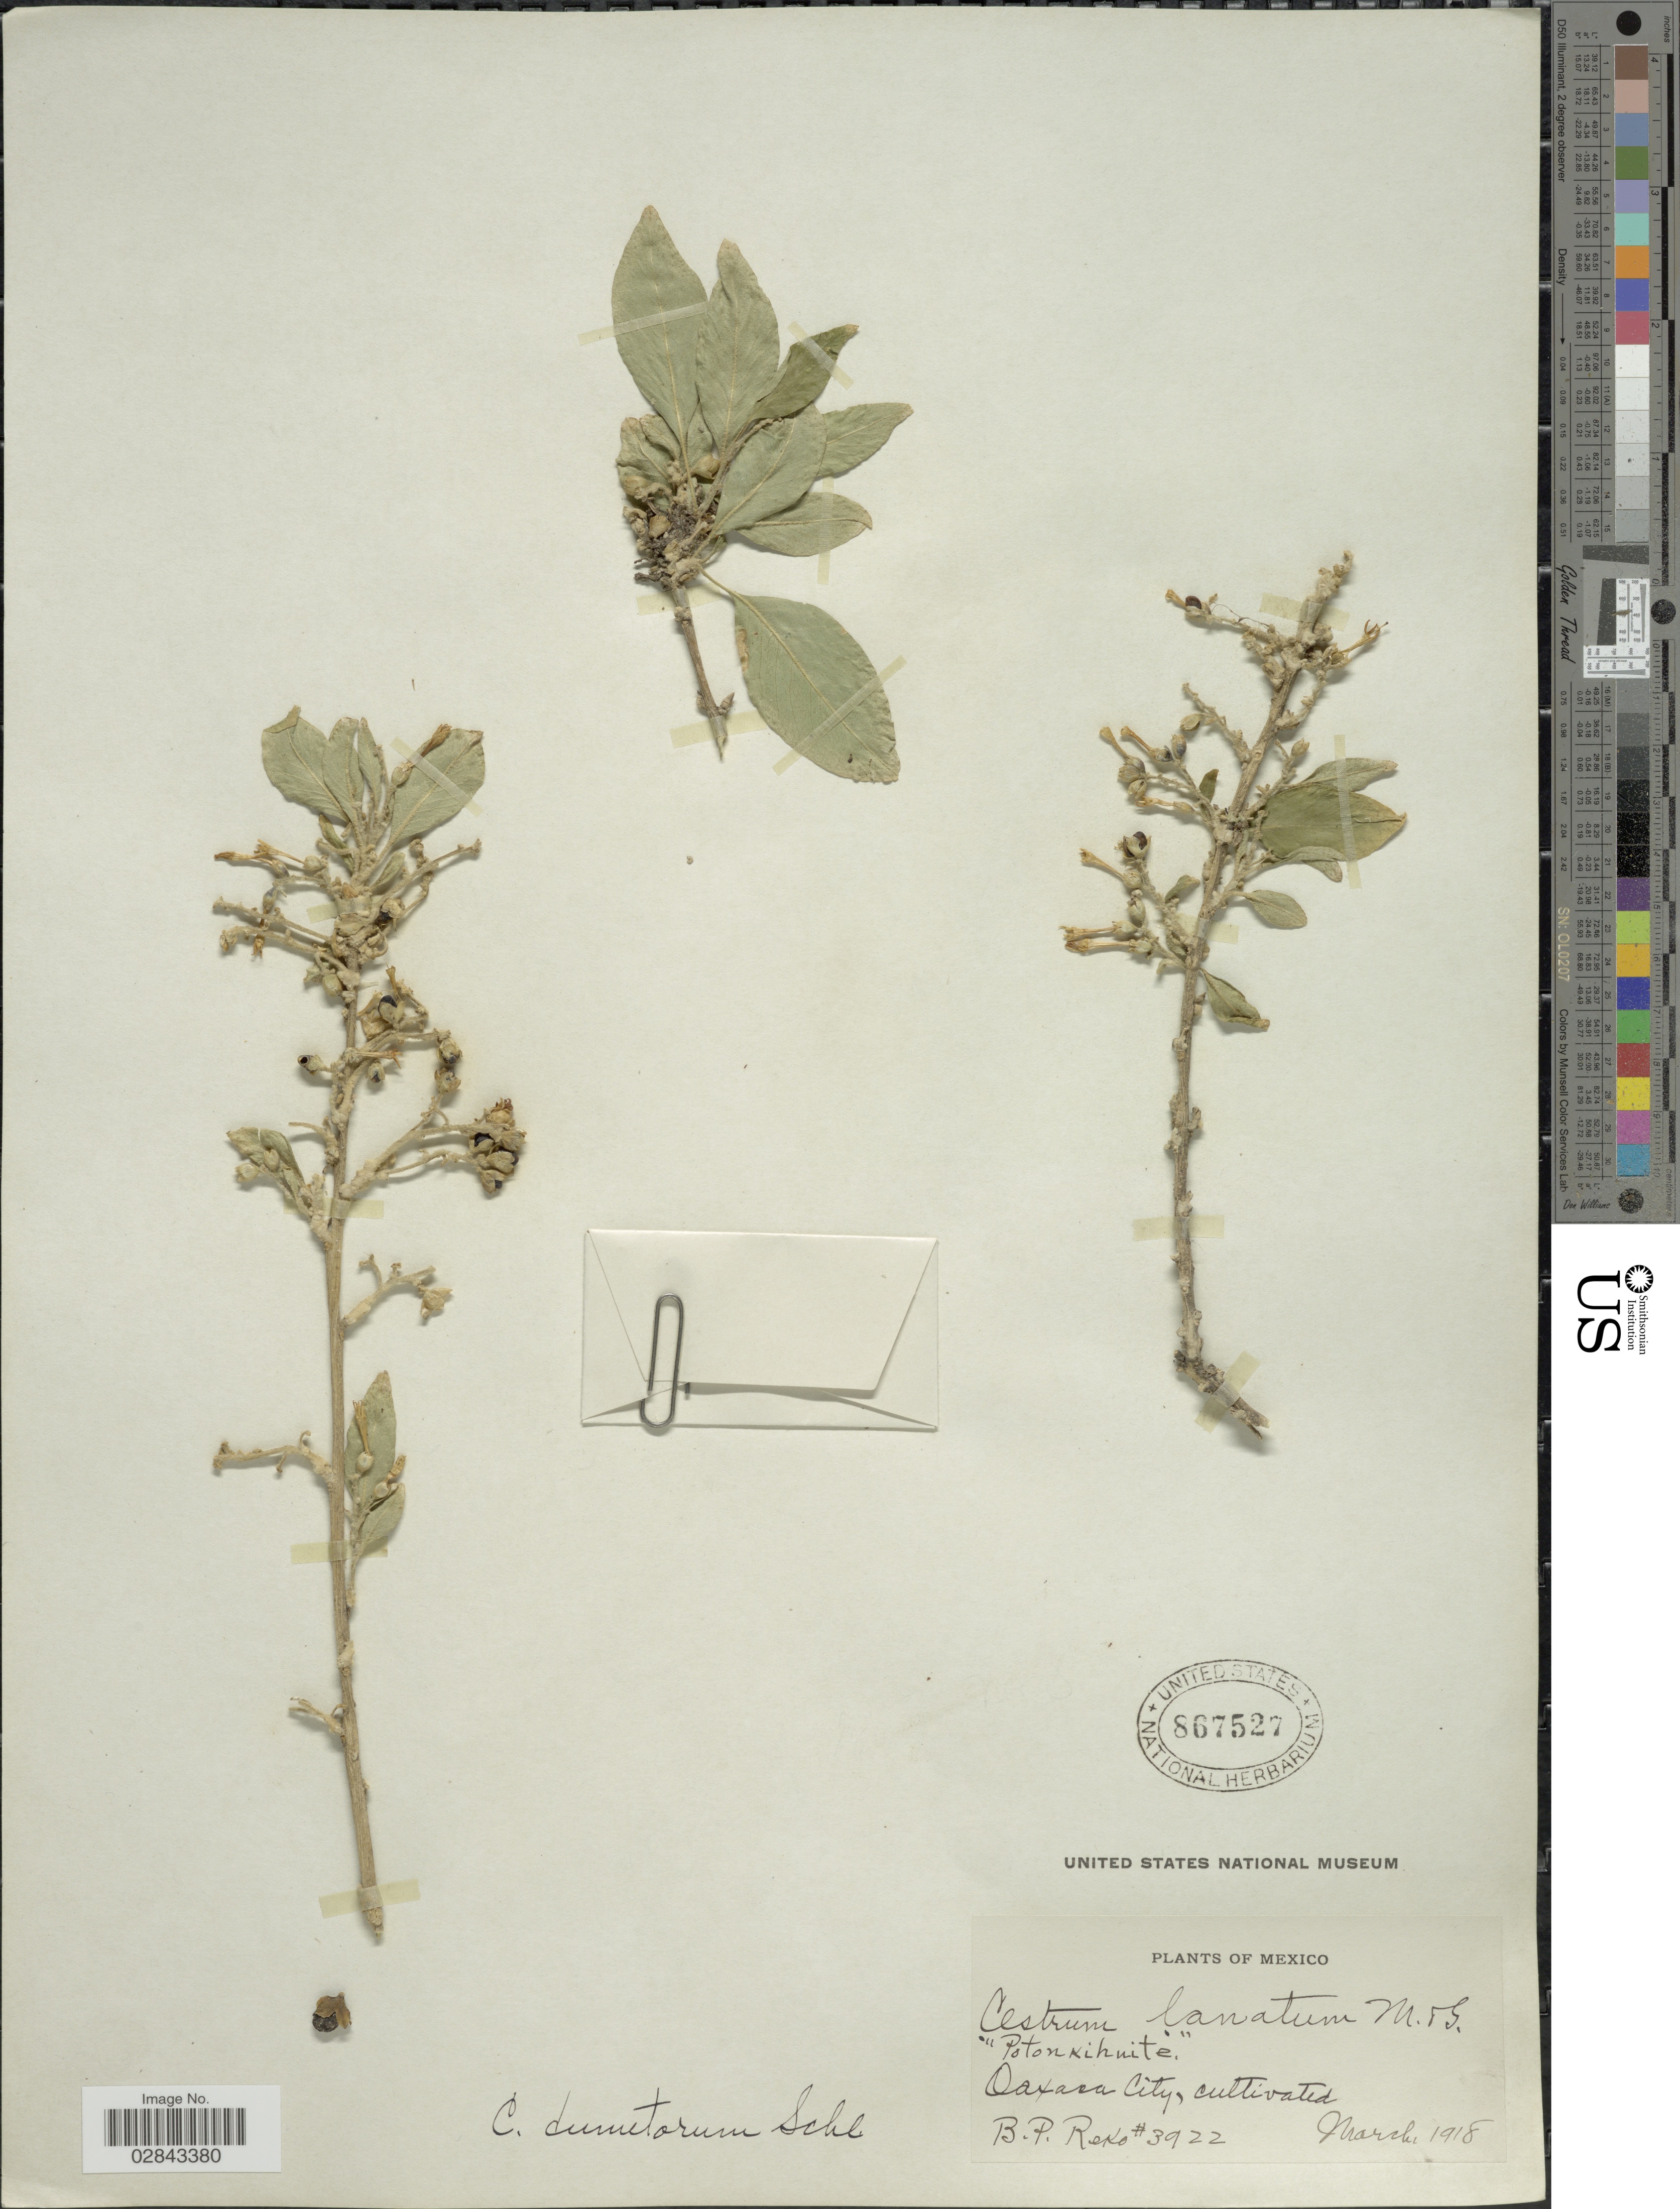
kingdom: Plantae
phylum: Tracheophyta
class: Magnoliopsida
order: Solanales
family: Solanaceae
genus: Cestrum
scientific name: Cestrum dumetorum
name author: Schltdl.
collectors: B. P. Reko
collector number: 3922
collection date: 1918-03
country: Mexico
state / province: Oaxaca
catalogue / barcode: US 867527